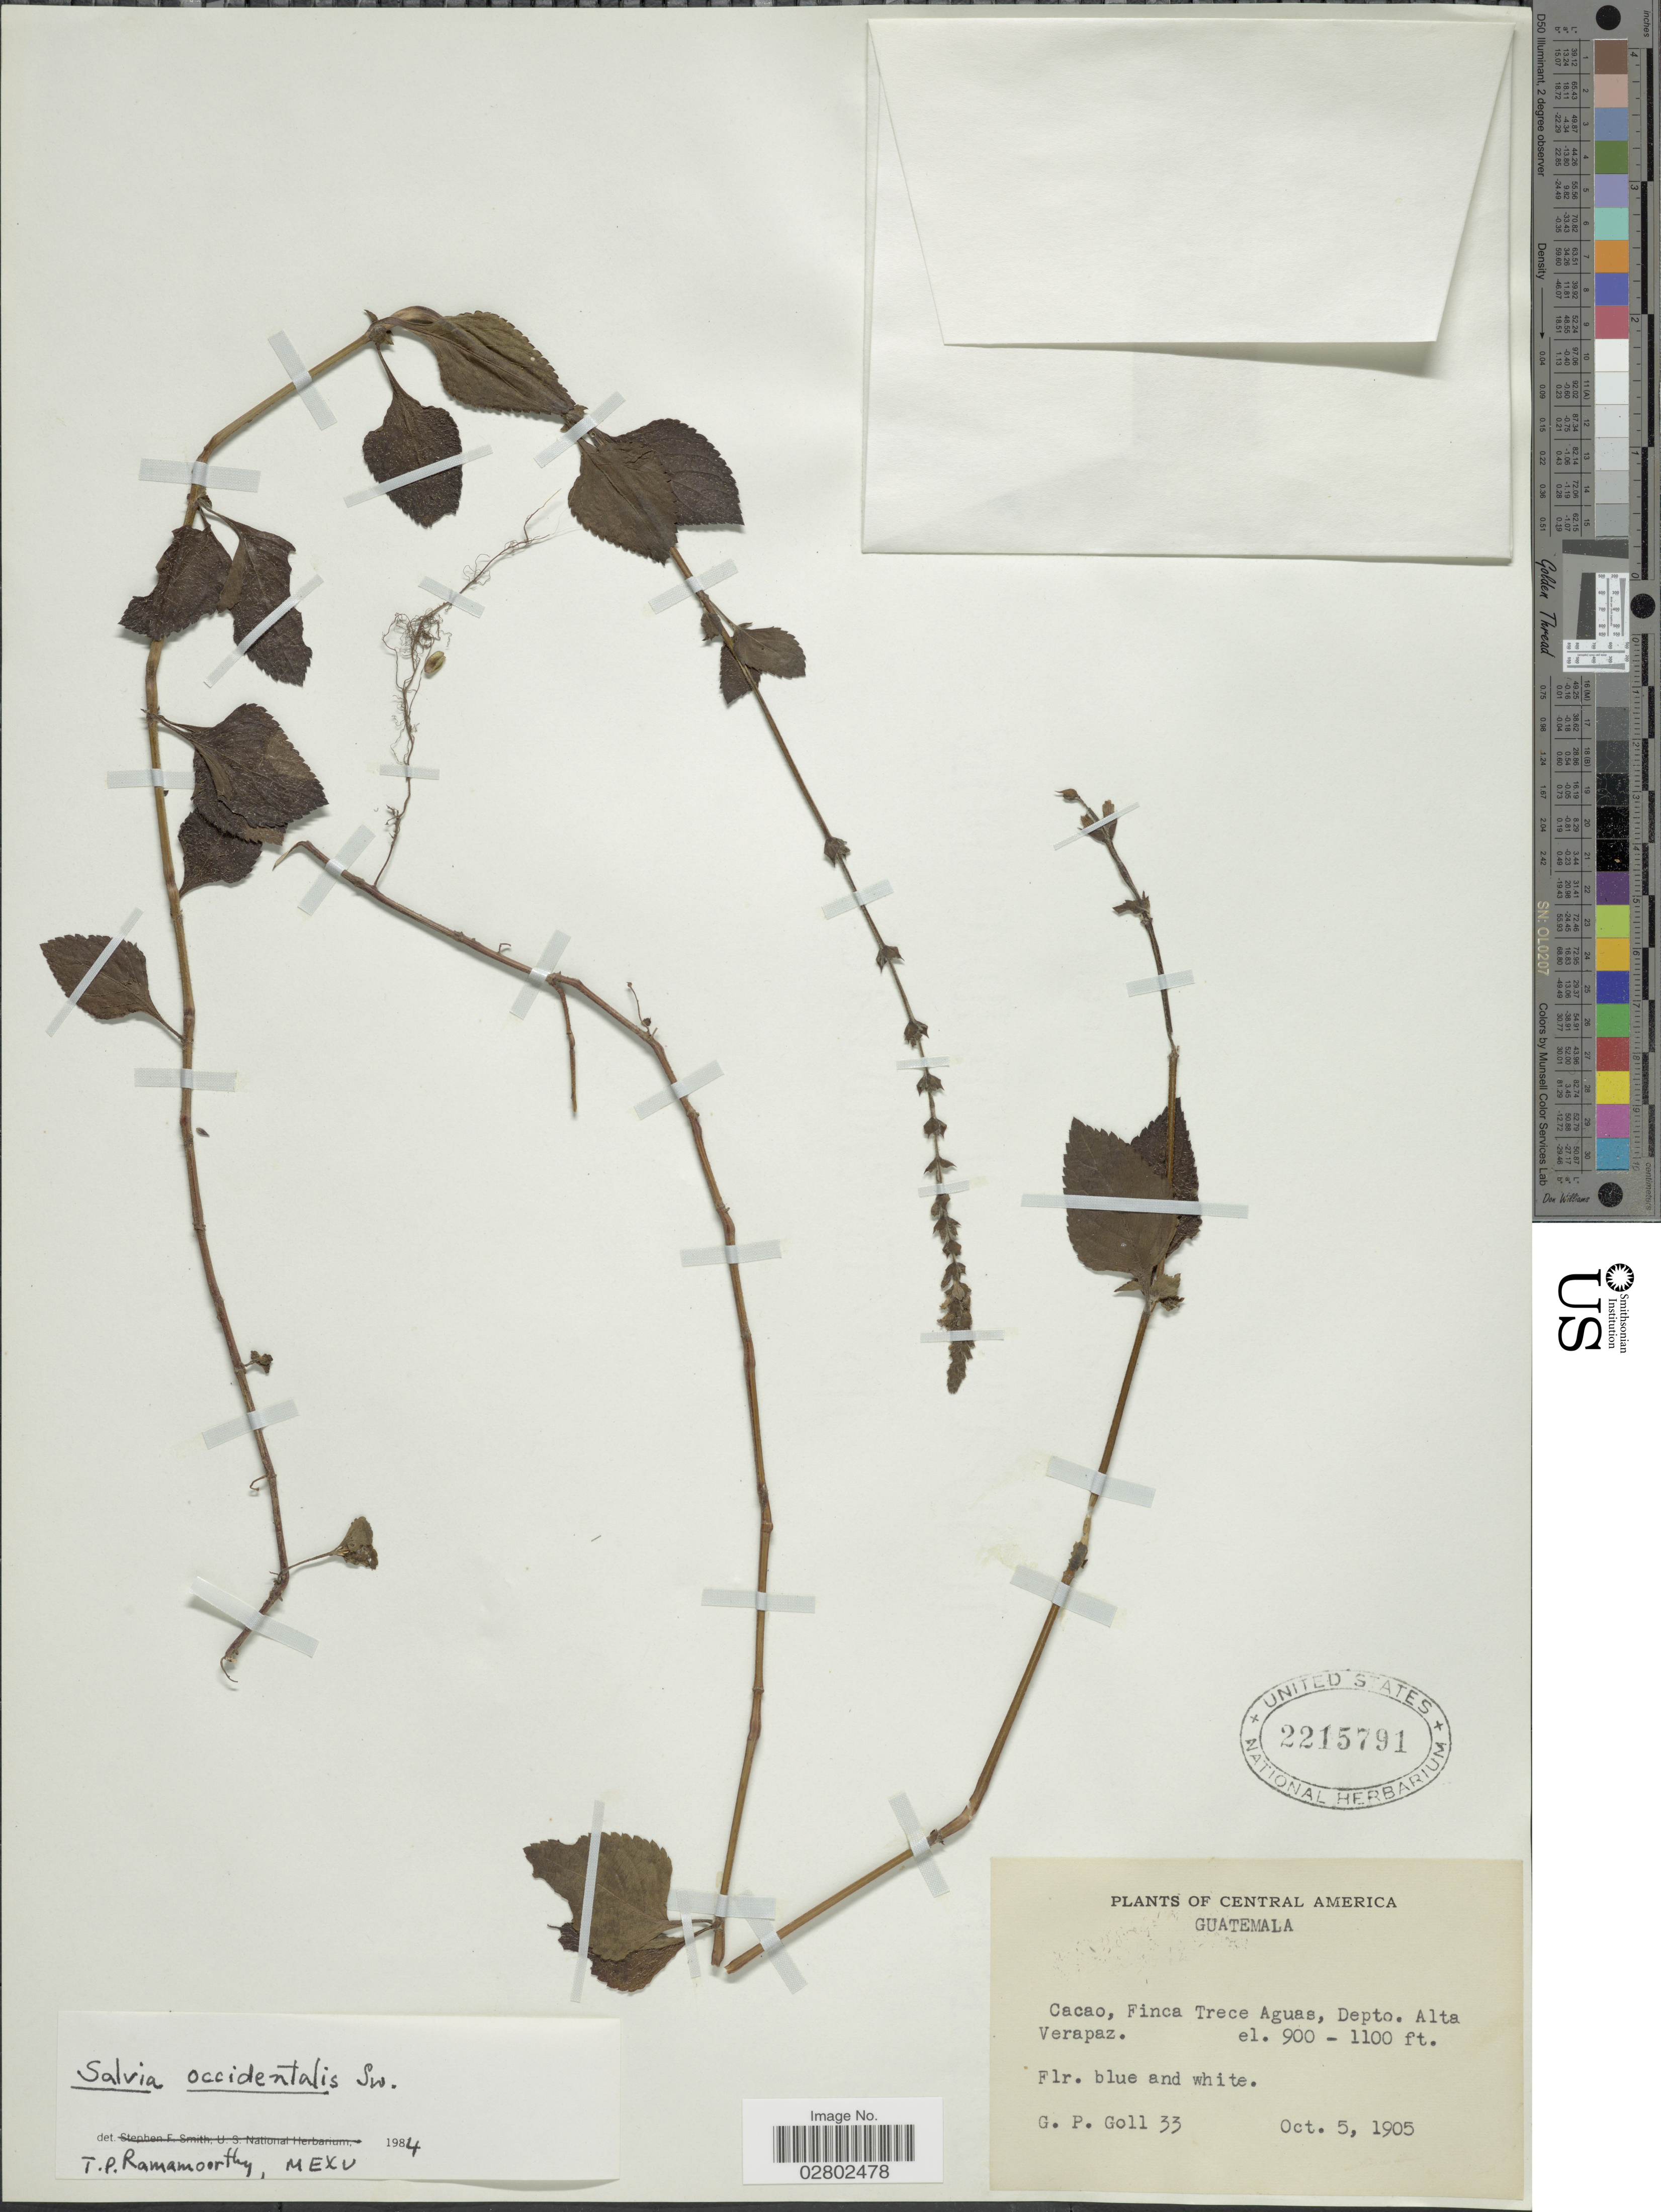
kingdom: Plantae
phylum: Tracheophyta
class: Magnoliopsida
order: Lamiales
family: Lamiaceae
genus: Salvia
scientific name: Salvia occidentalis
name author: Sw.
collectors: G. P. Goll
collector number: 33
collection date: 1905-10-05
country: Guatemala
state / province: Alta Verapaz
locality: Finca Trece Aguas, Depto. Alta Verapaz.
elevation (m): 274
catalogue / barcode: US 2215791